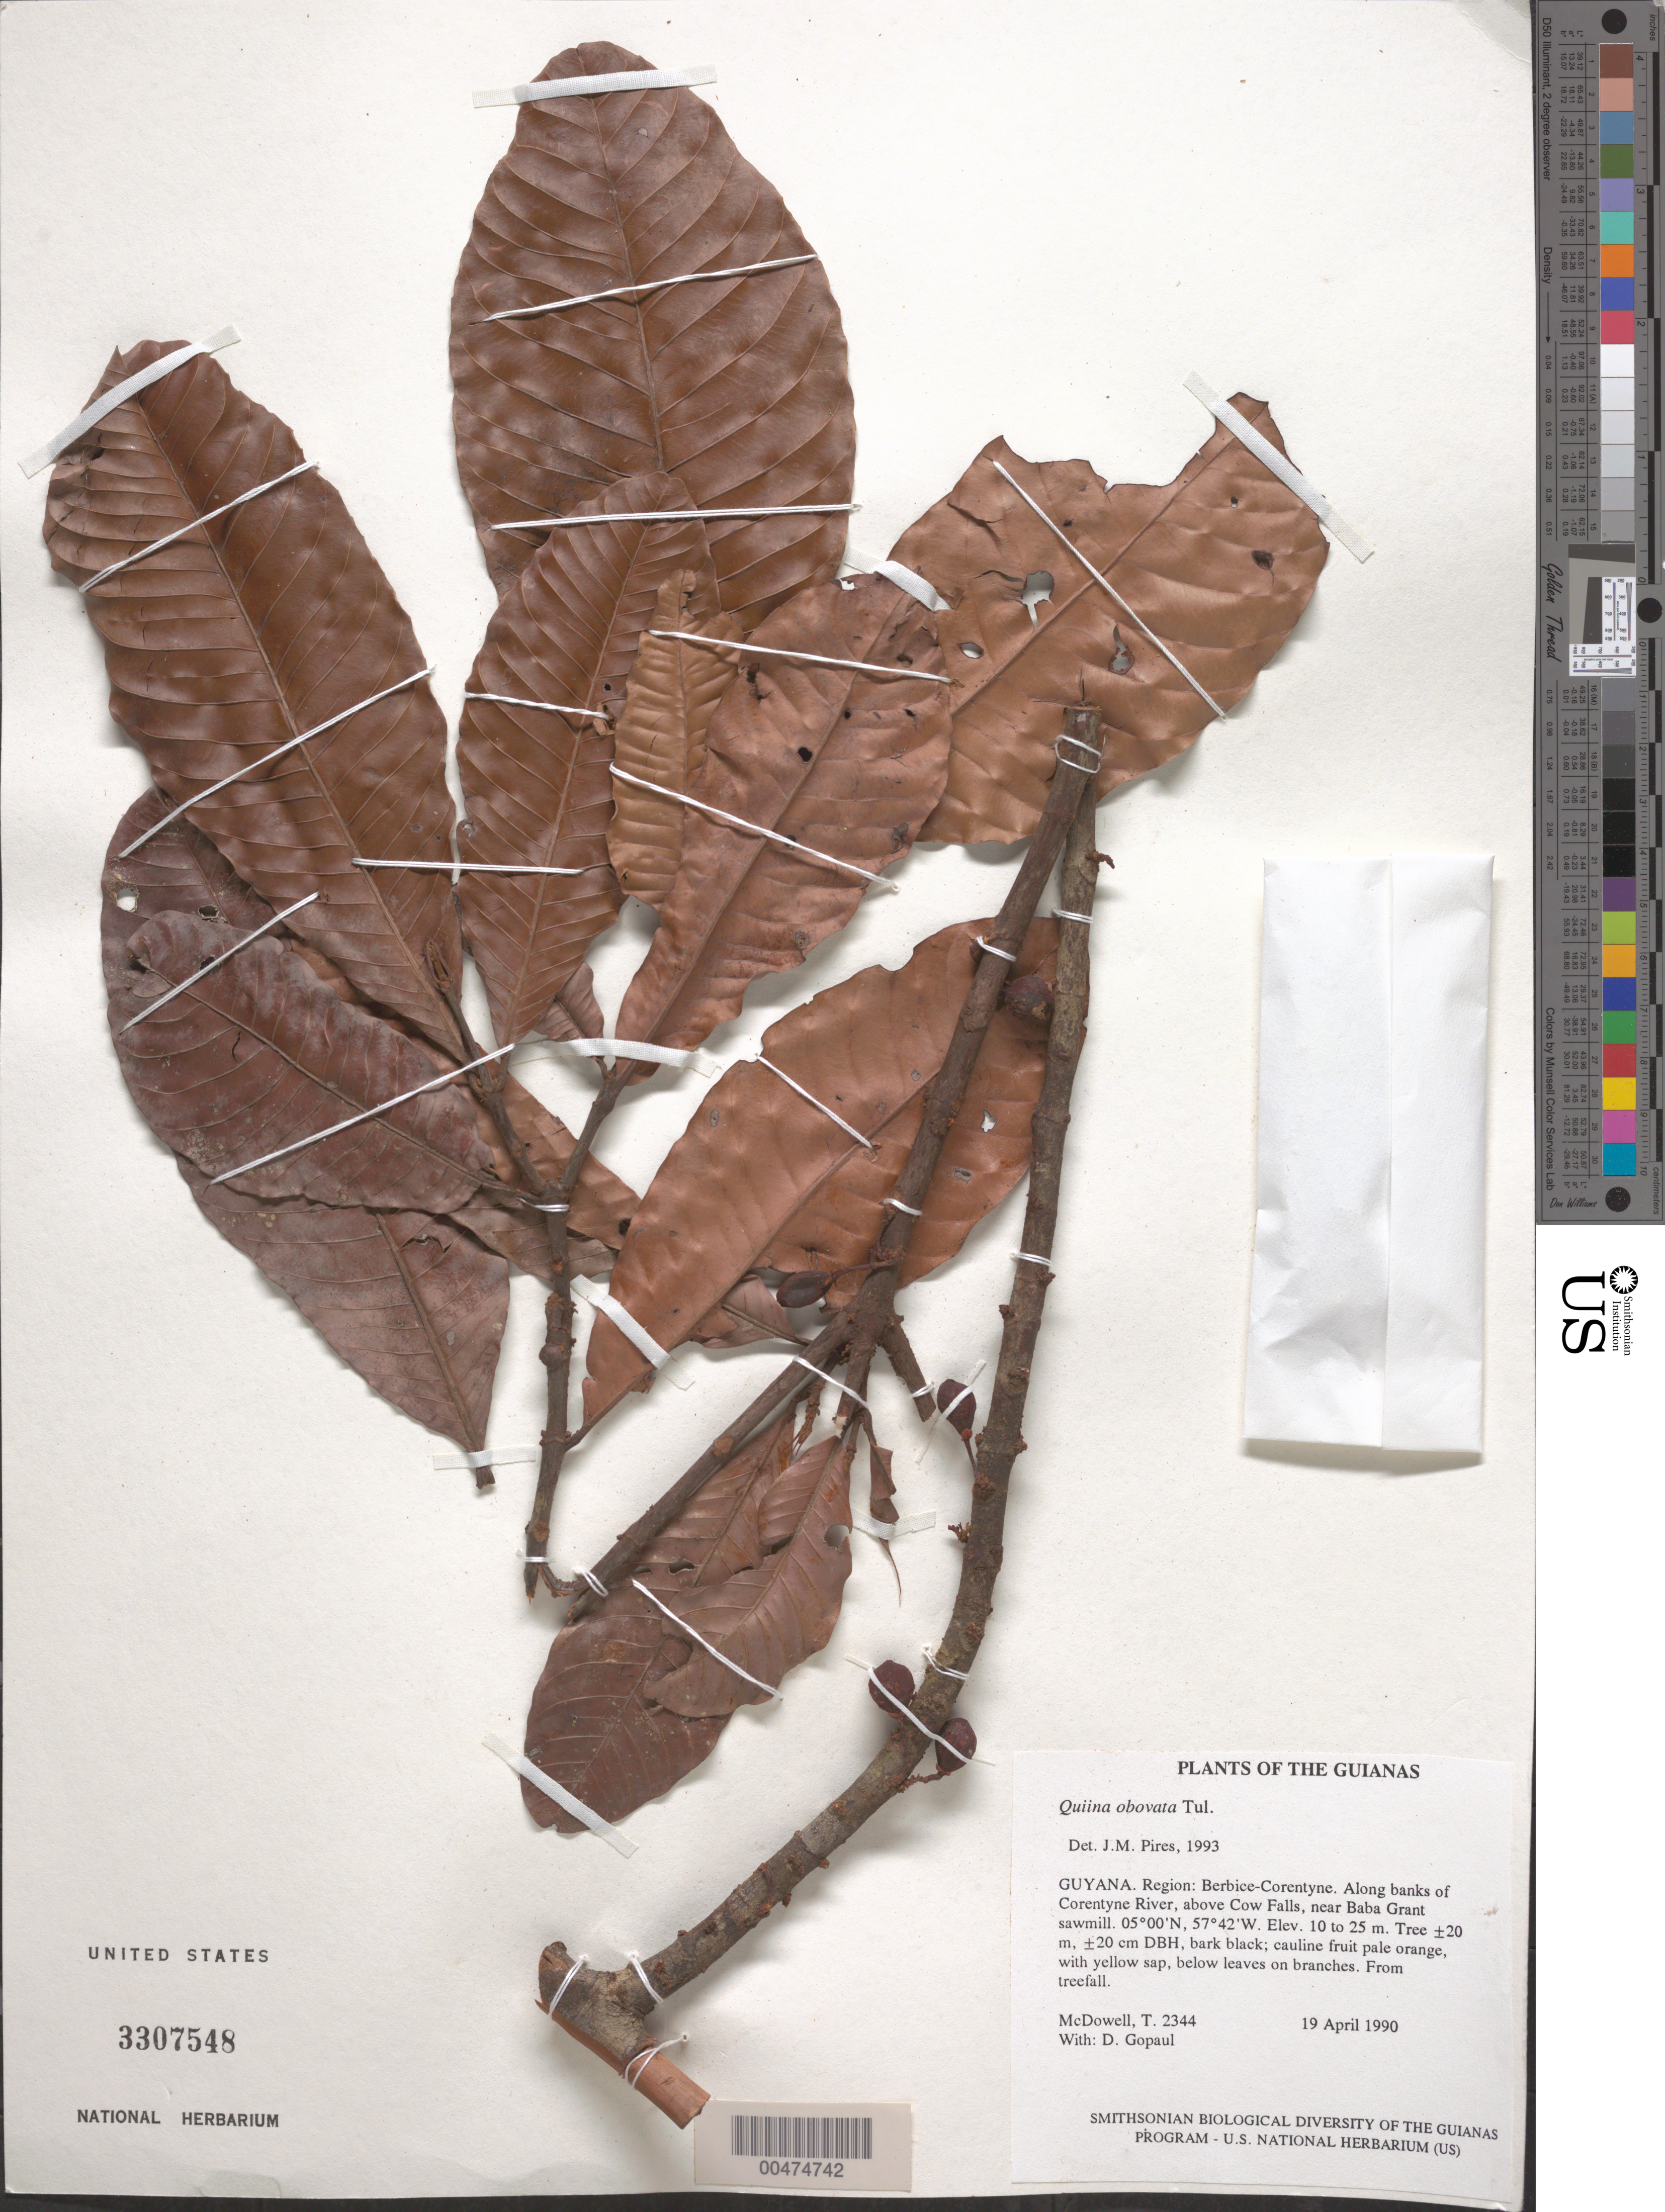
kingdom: Plantae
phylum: Tracheophyta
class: Magnoliopsida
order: Malpighiales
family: Quiinaceae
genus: Quiina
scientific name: Quiina obovata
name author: Tul.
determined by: Pires, J. Murça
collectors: T. McDowell & D. Gopaul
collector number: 2344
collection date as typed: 19 April 1990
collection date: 1990-04-19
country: Guyana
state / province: E. Berbice-Corentyne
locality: Along banks of Corentyne River, above Cow Falls, near the Baba Grant sawmill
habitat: Along river and in nearby forest, logging area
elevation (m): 10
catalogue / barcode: US 3307548